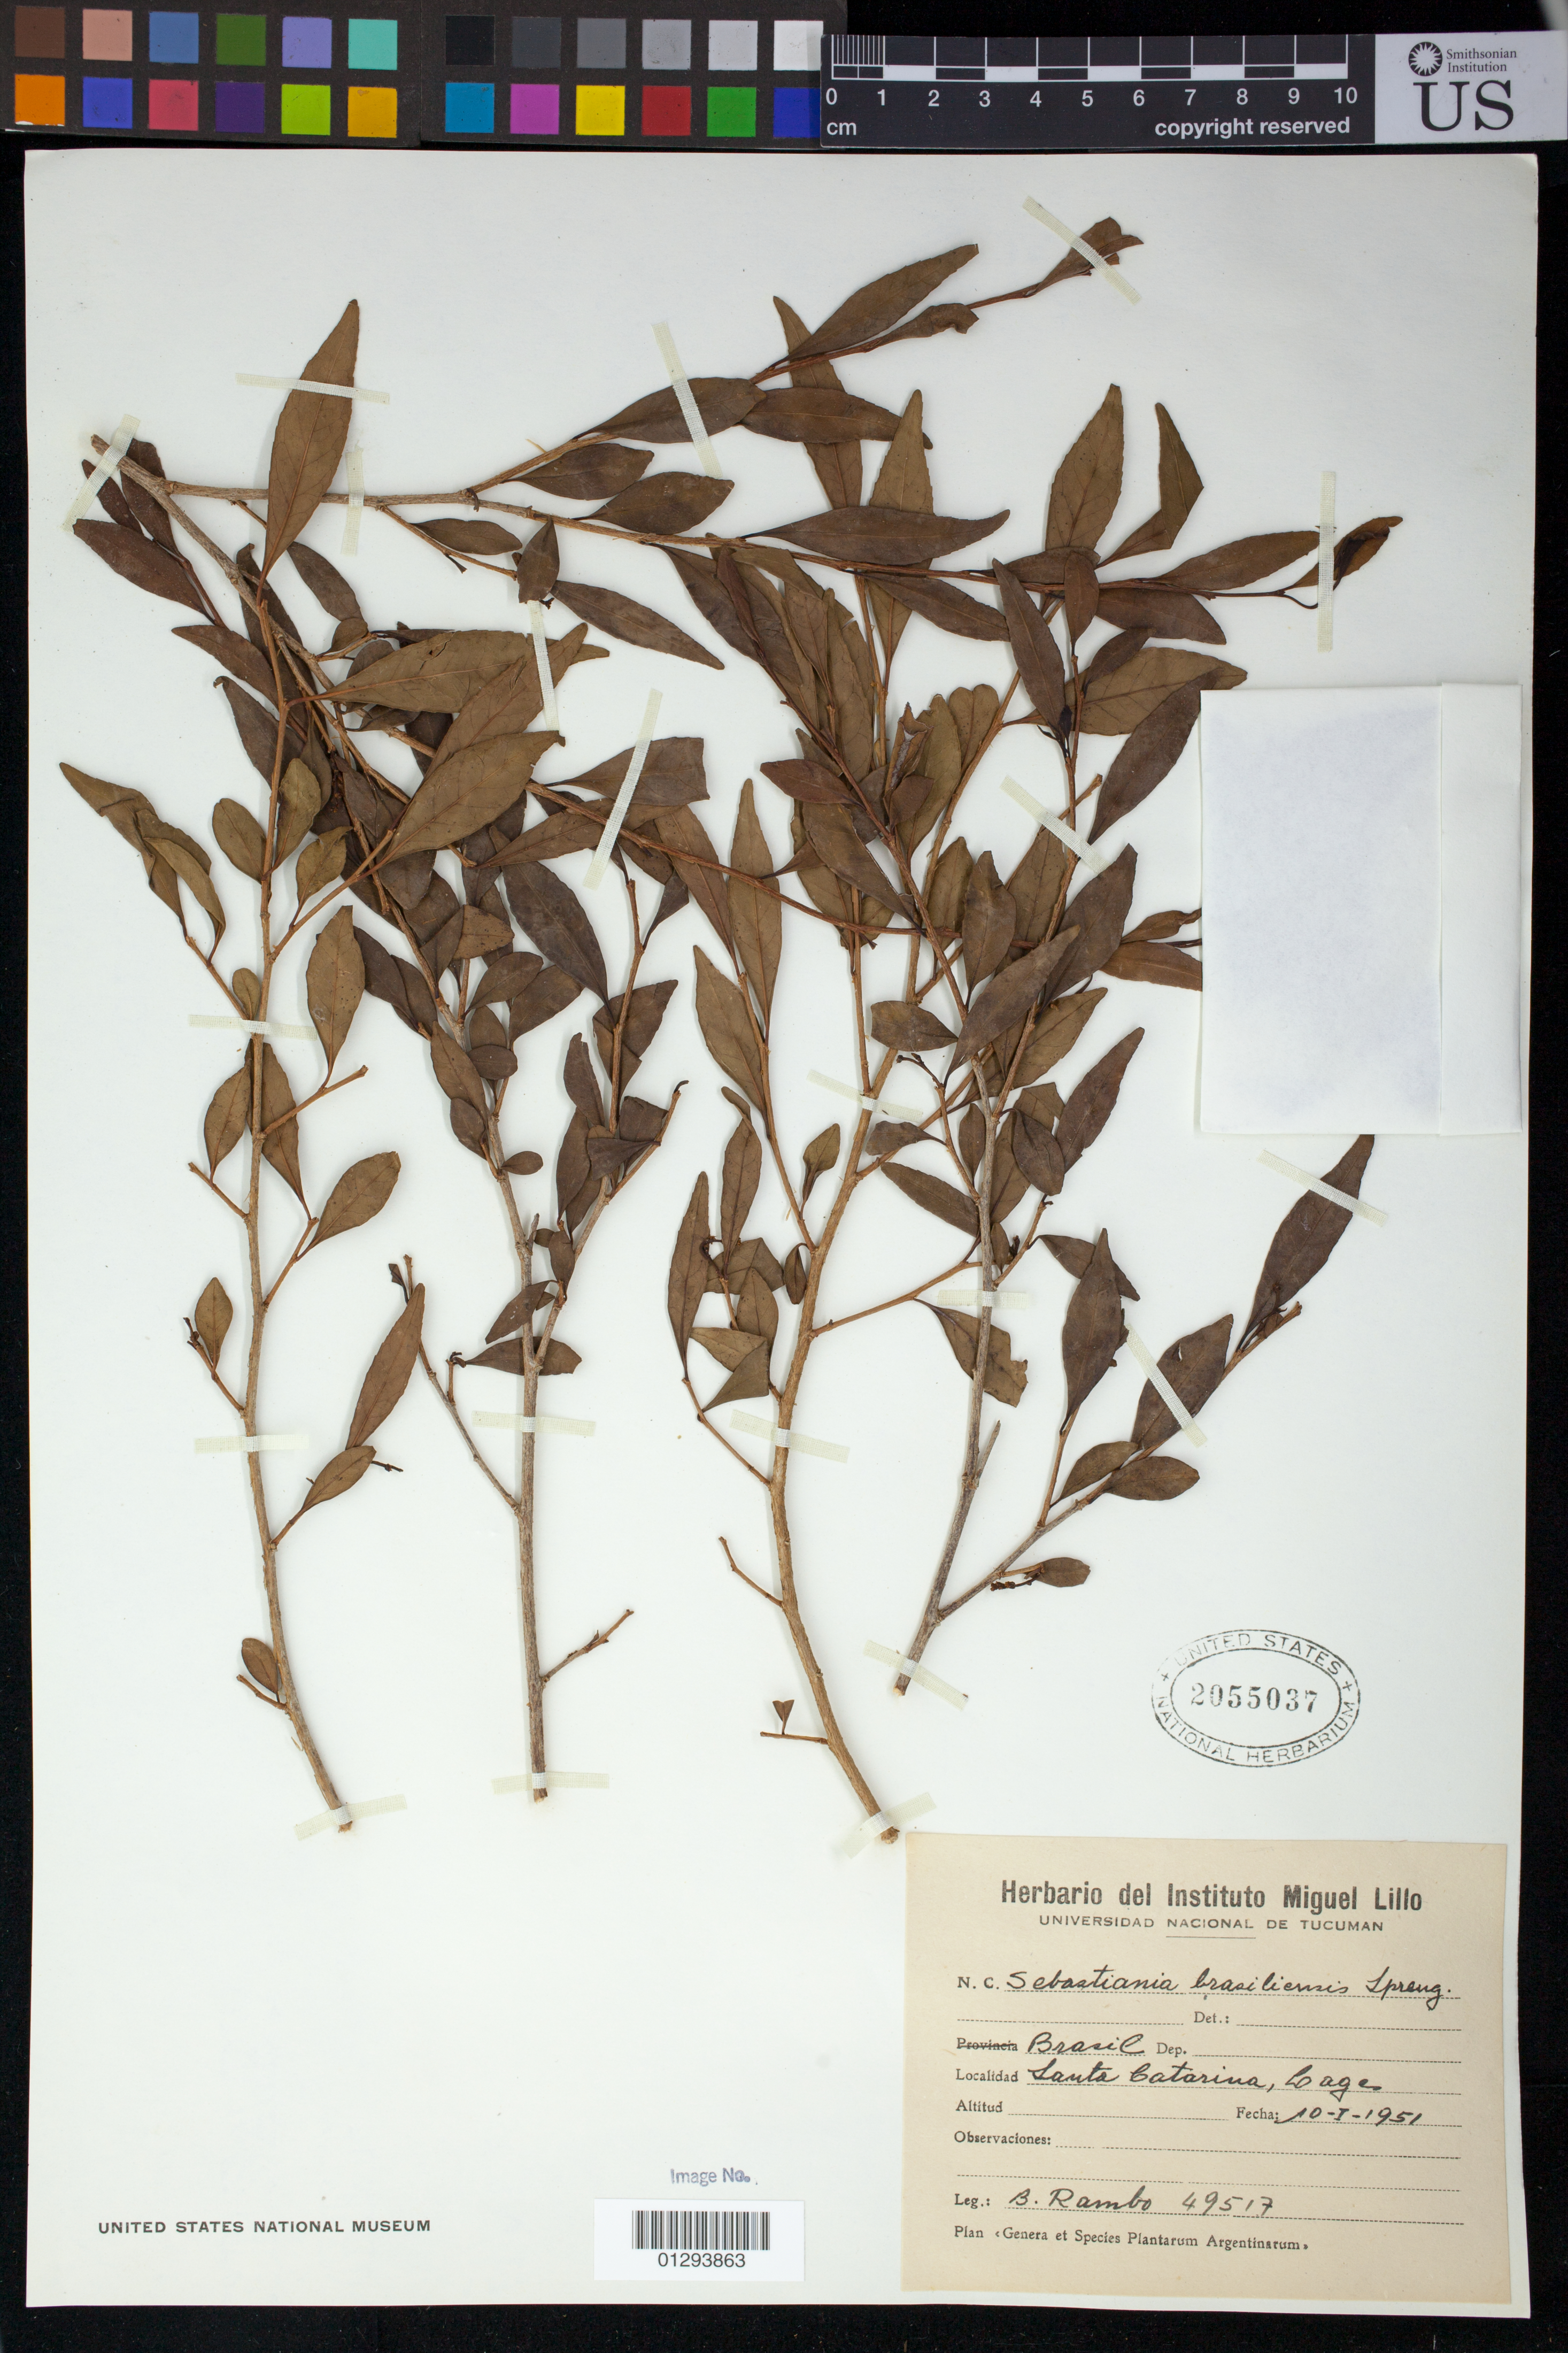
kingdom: Plantae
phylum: Tracheophyta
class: Magnoliopsida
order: Malpighiales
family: Euphorbiaceae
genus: Sebastiania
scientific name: Sebastiania brasiliensis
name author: Spreng.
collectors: B. Rambo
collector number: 49517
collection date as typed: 10 Jan 1951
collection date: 1951-01-10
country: Brazil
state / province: Santa Catarina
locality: Lages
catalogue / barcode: US 2055037